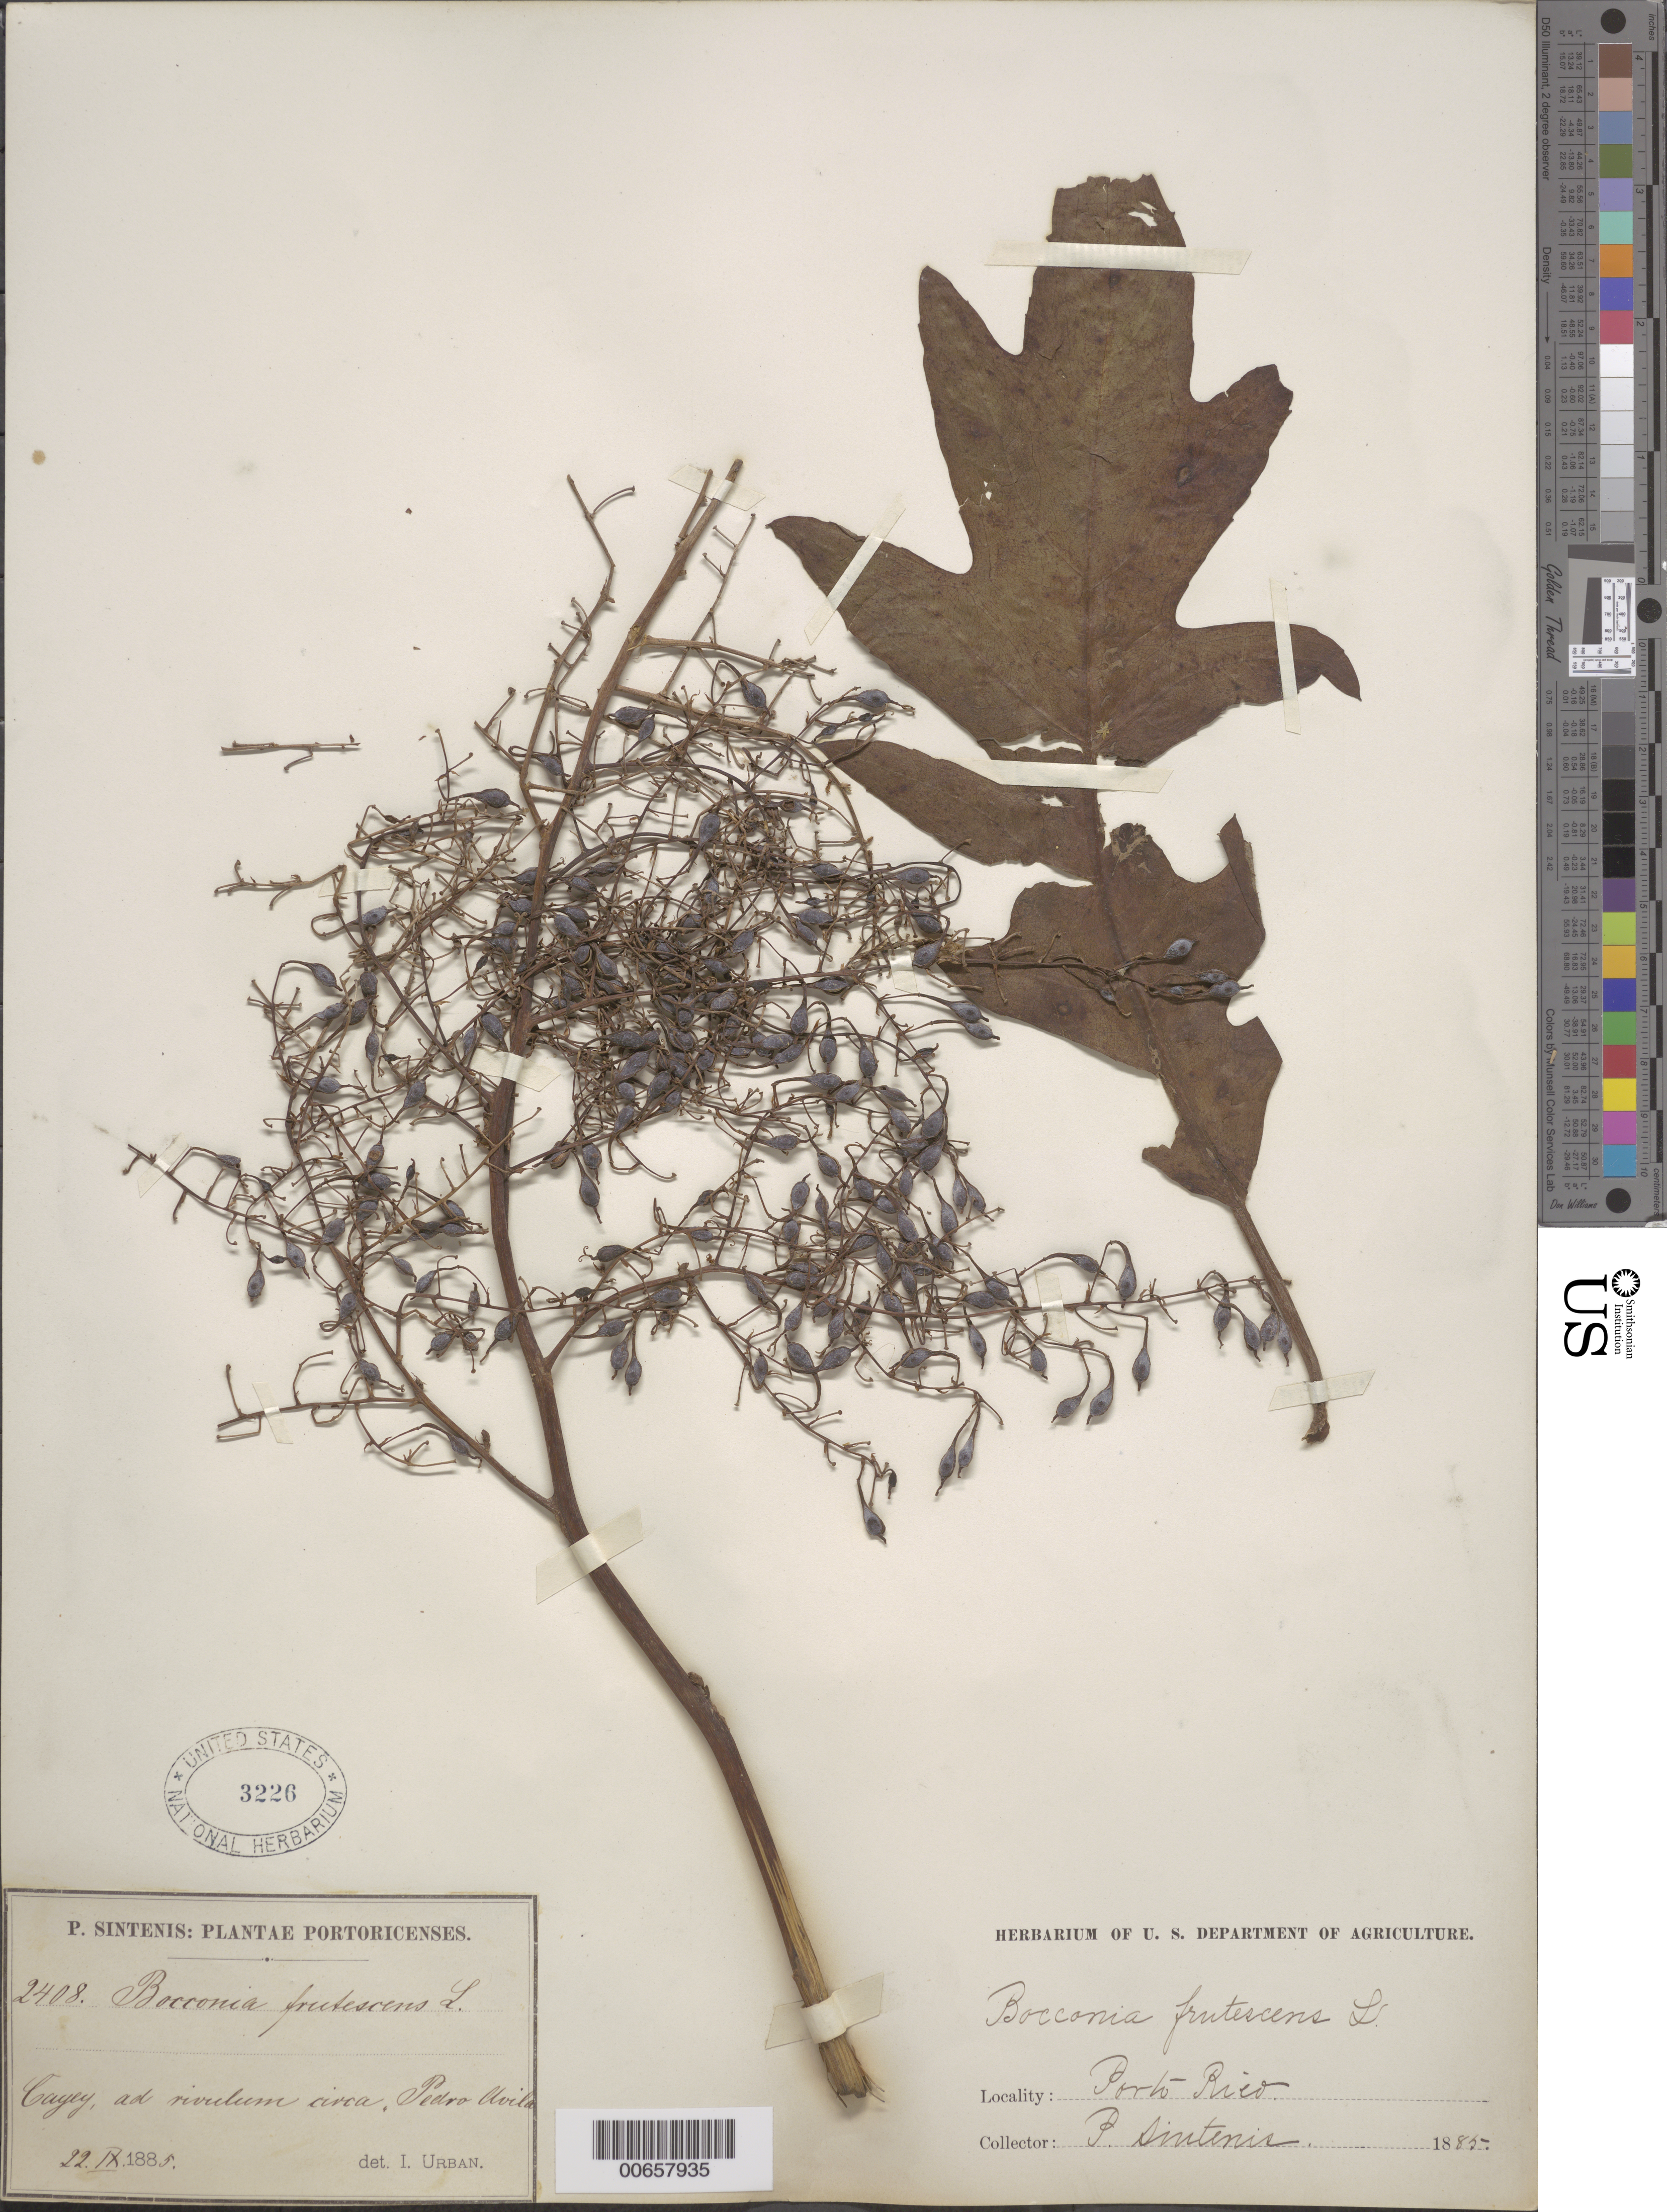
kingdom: Plantae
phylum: Tracheophyta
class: Magnoliopsida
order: Ranunculales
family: Papaveraceae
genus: Bocconia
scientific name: Bocconia frutescens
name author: L.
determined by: Urban, Ignatz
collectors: P. Sintenis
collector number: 2408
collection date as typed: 22 Sep 1885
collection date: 1885-09-22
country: Puerto Rico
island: Greater Antilles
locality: Cayey, ad rivulum circa, Pedro Avila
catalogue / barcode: US 3226